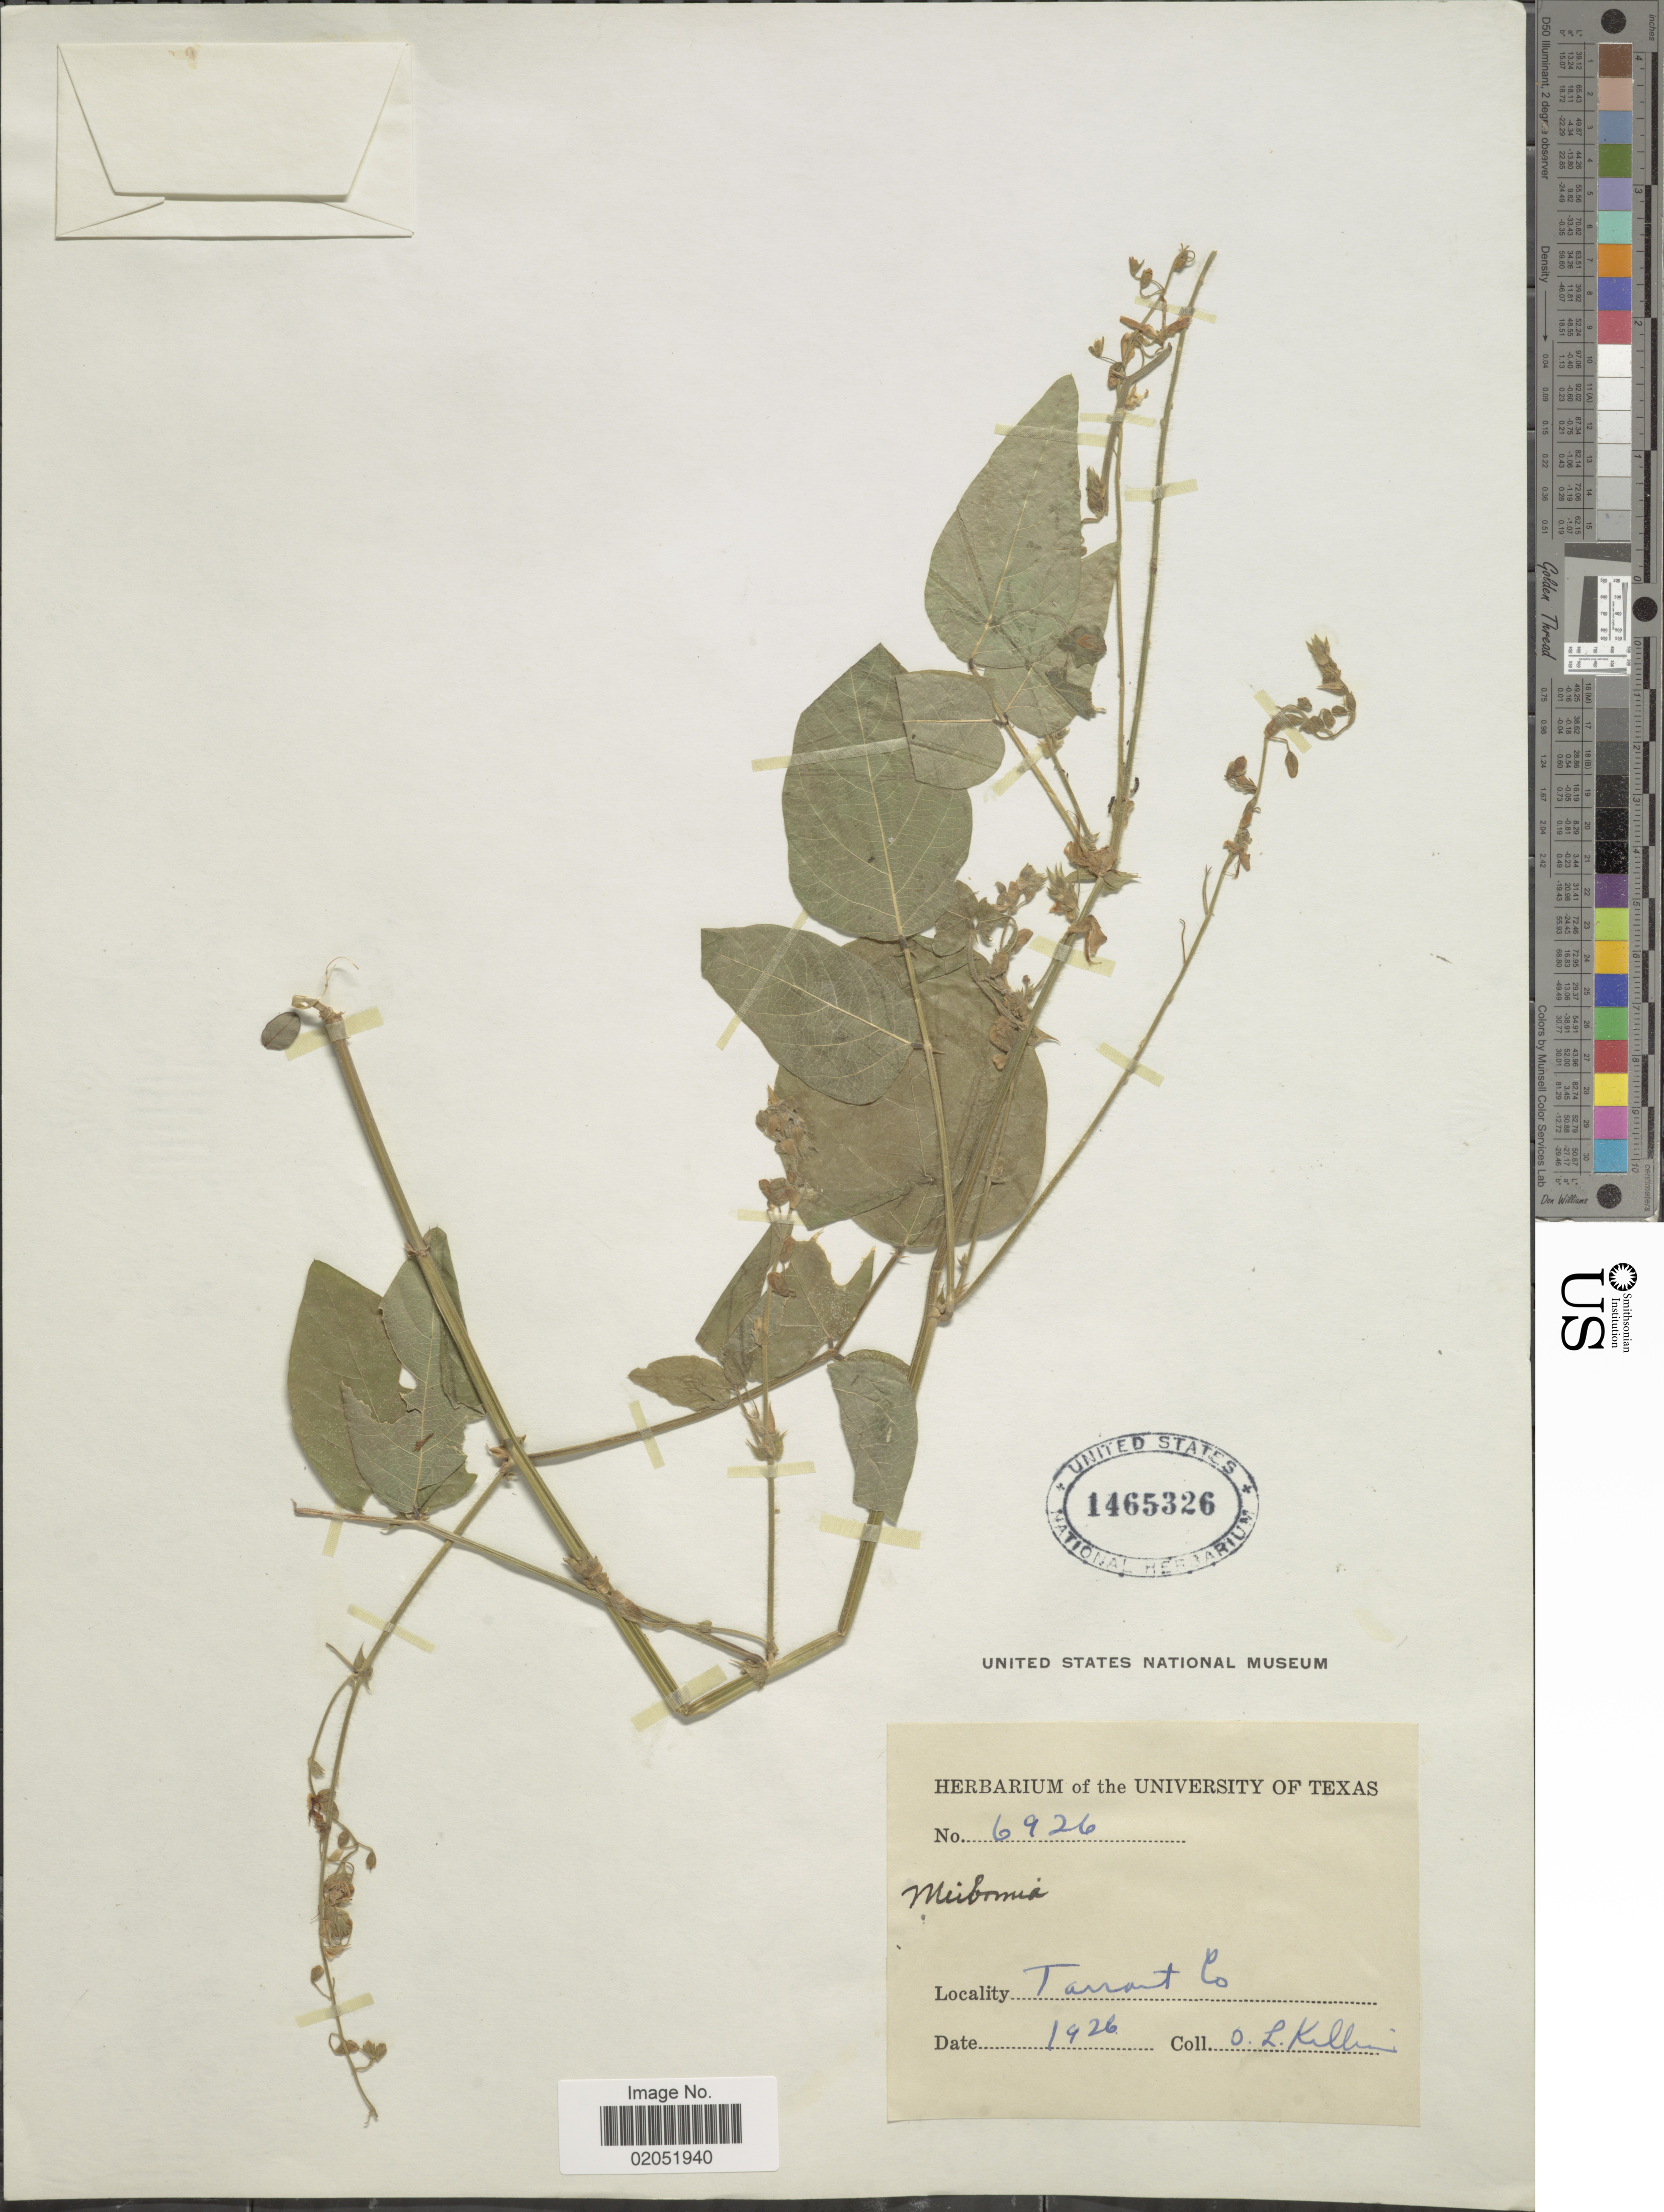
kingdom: Plantae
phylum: Tracheophyta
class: Magnoliopsida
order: Fabales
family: Fabaceae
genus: Desmodium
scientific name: Desmodium sp.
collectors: O. Killian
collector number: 6926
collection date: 1926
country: United States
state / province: Texas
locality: Tarrant Co.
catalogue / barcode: US 1465326